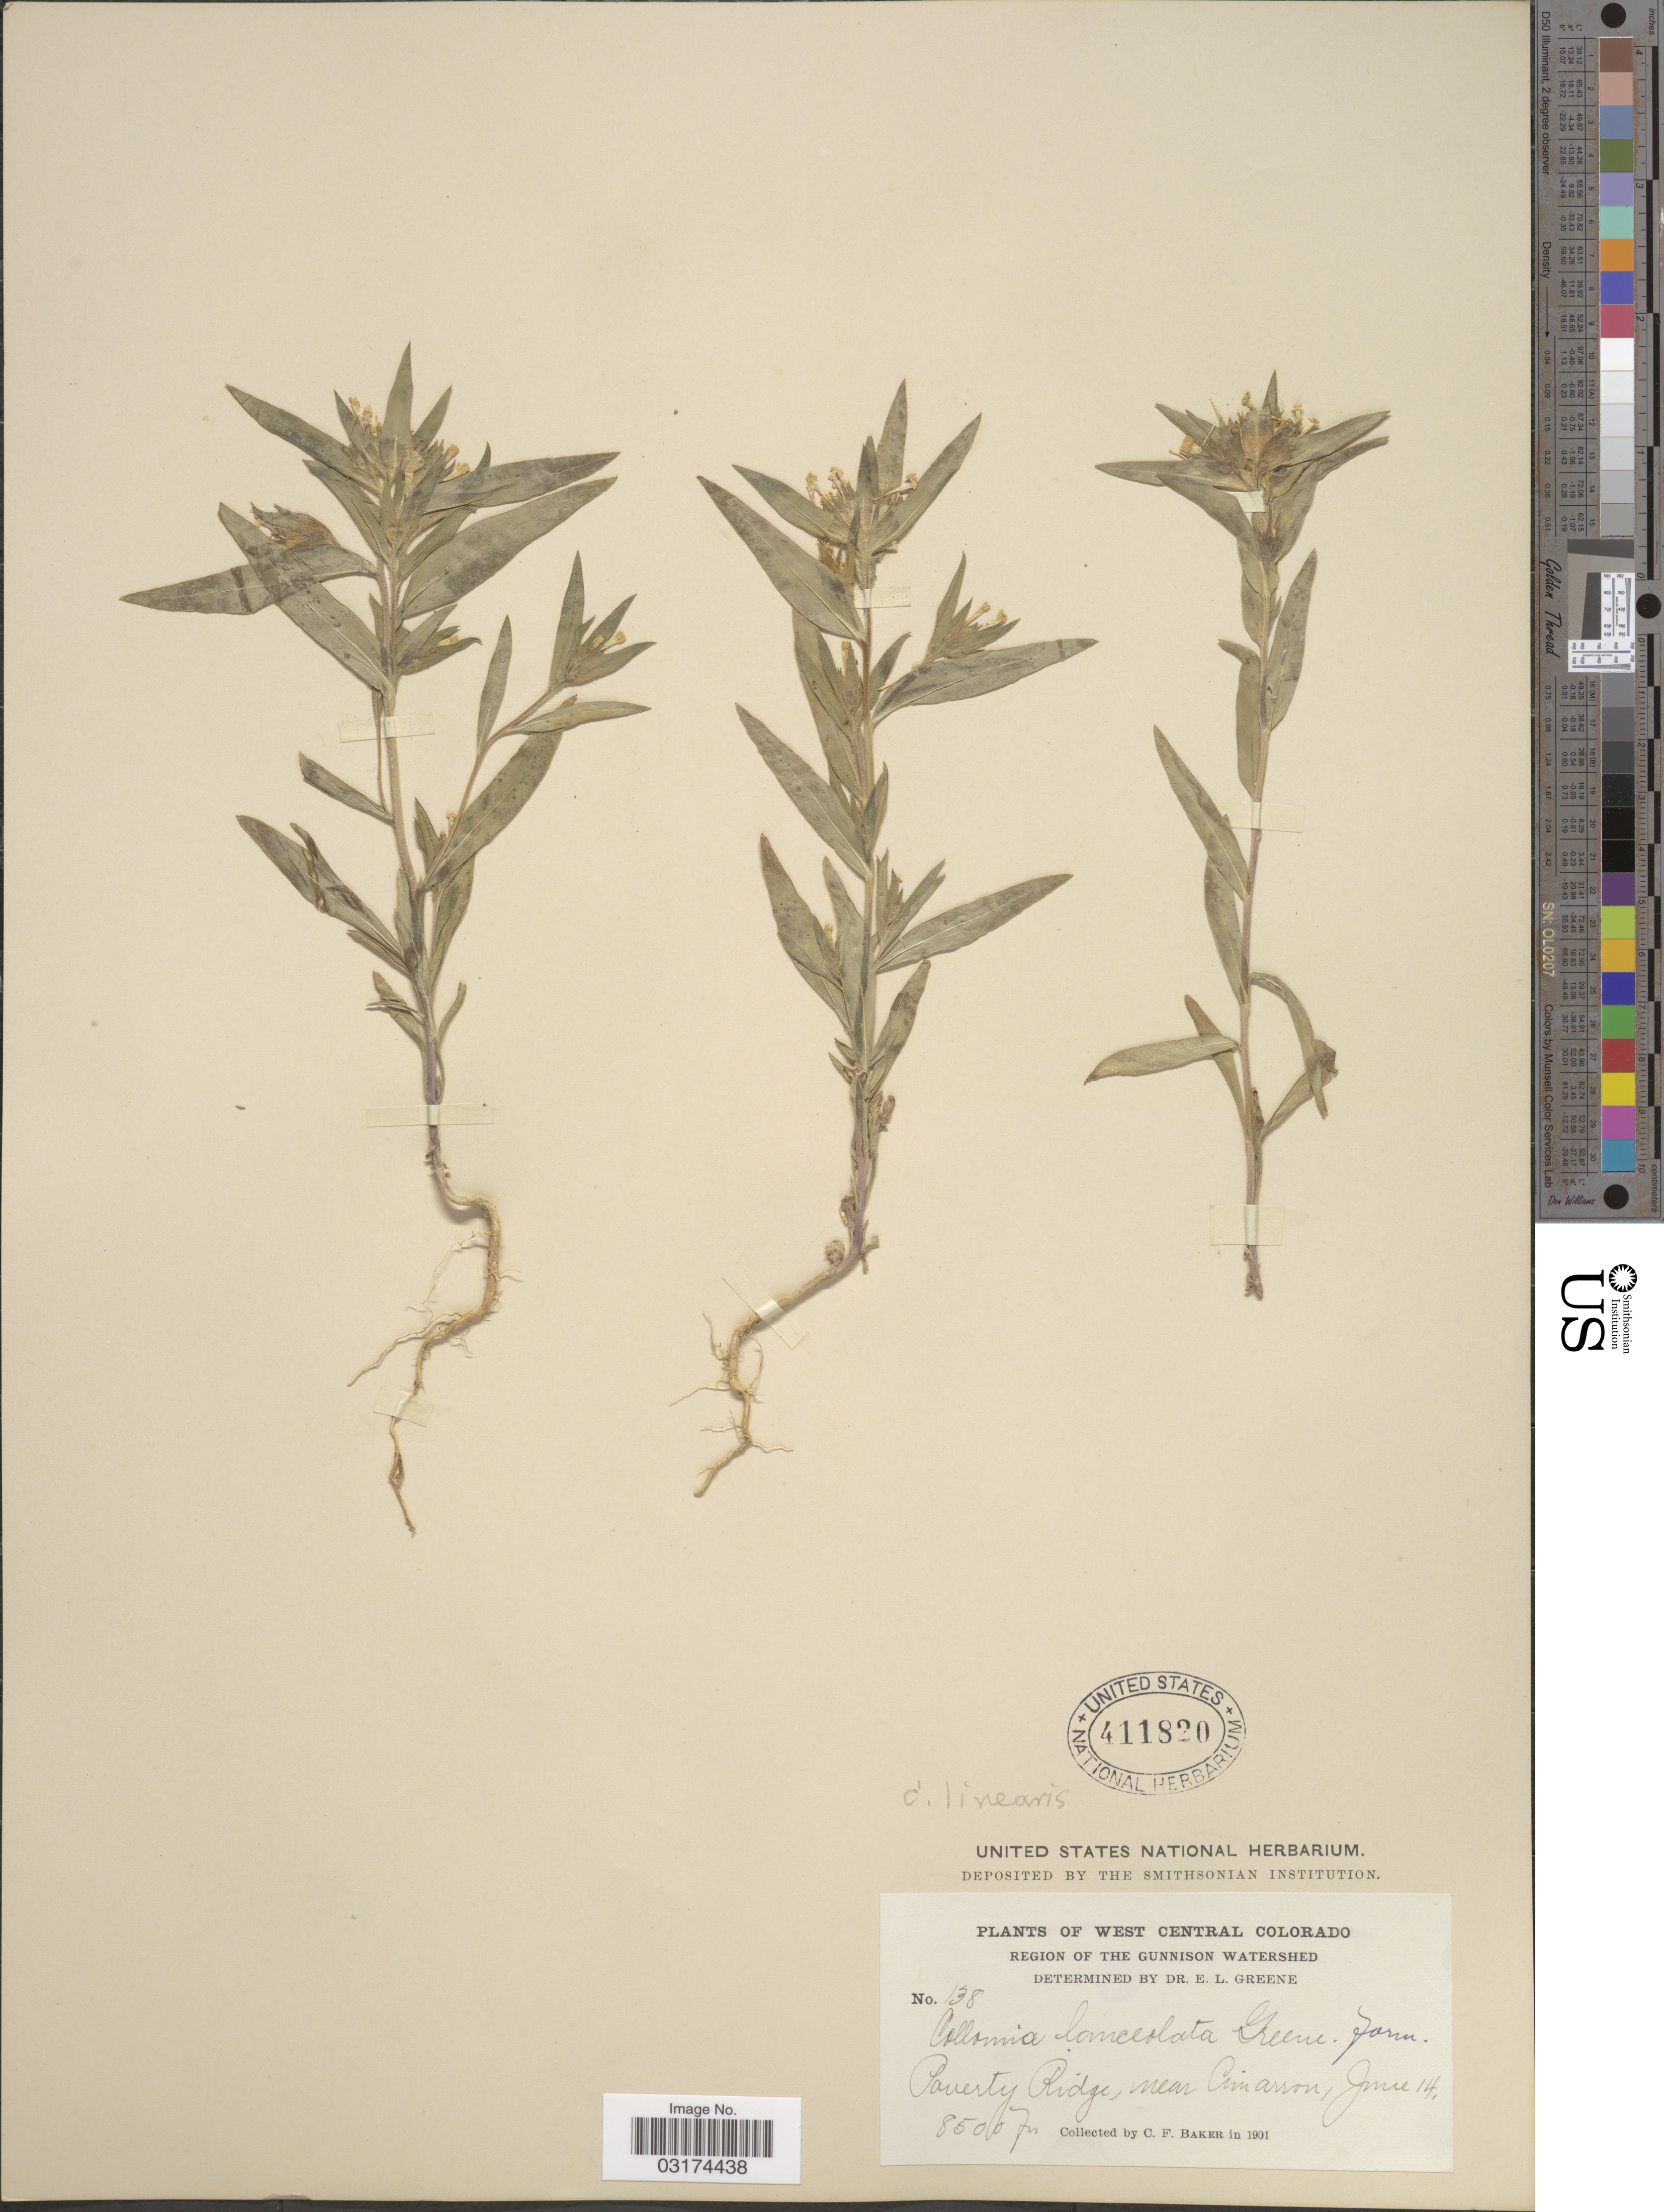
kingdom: Plantae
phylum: Tracheophyta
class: Magnoliopsida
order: Ericales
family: Polemoniaceae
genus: Collomia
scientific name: Collomia linearis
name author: Nutt.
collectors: C. F. Baker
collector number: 138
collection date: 1901-06-14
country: United States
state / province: Colorado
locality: West Central Colorado. Region of the Gunnison Watershed. Poverty Ridge, near Cimarron.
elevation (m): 2591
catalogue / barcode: US 411820